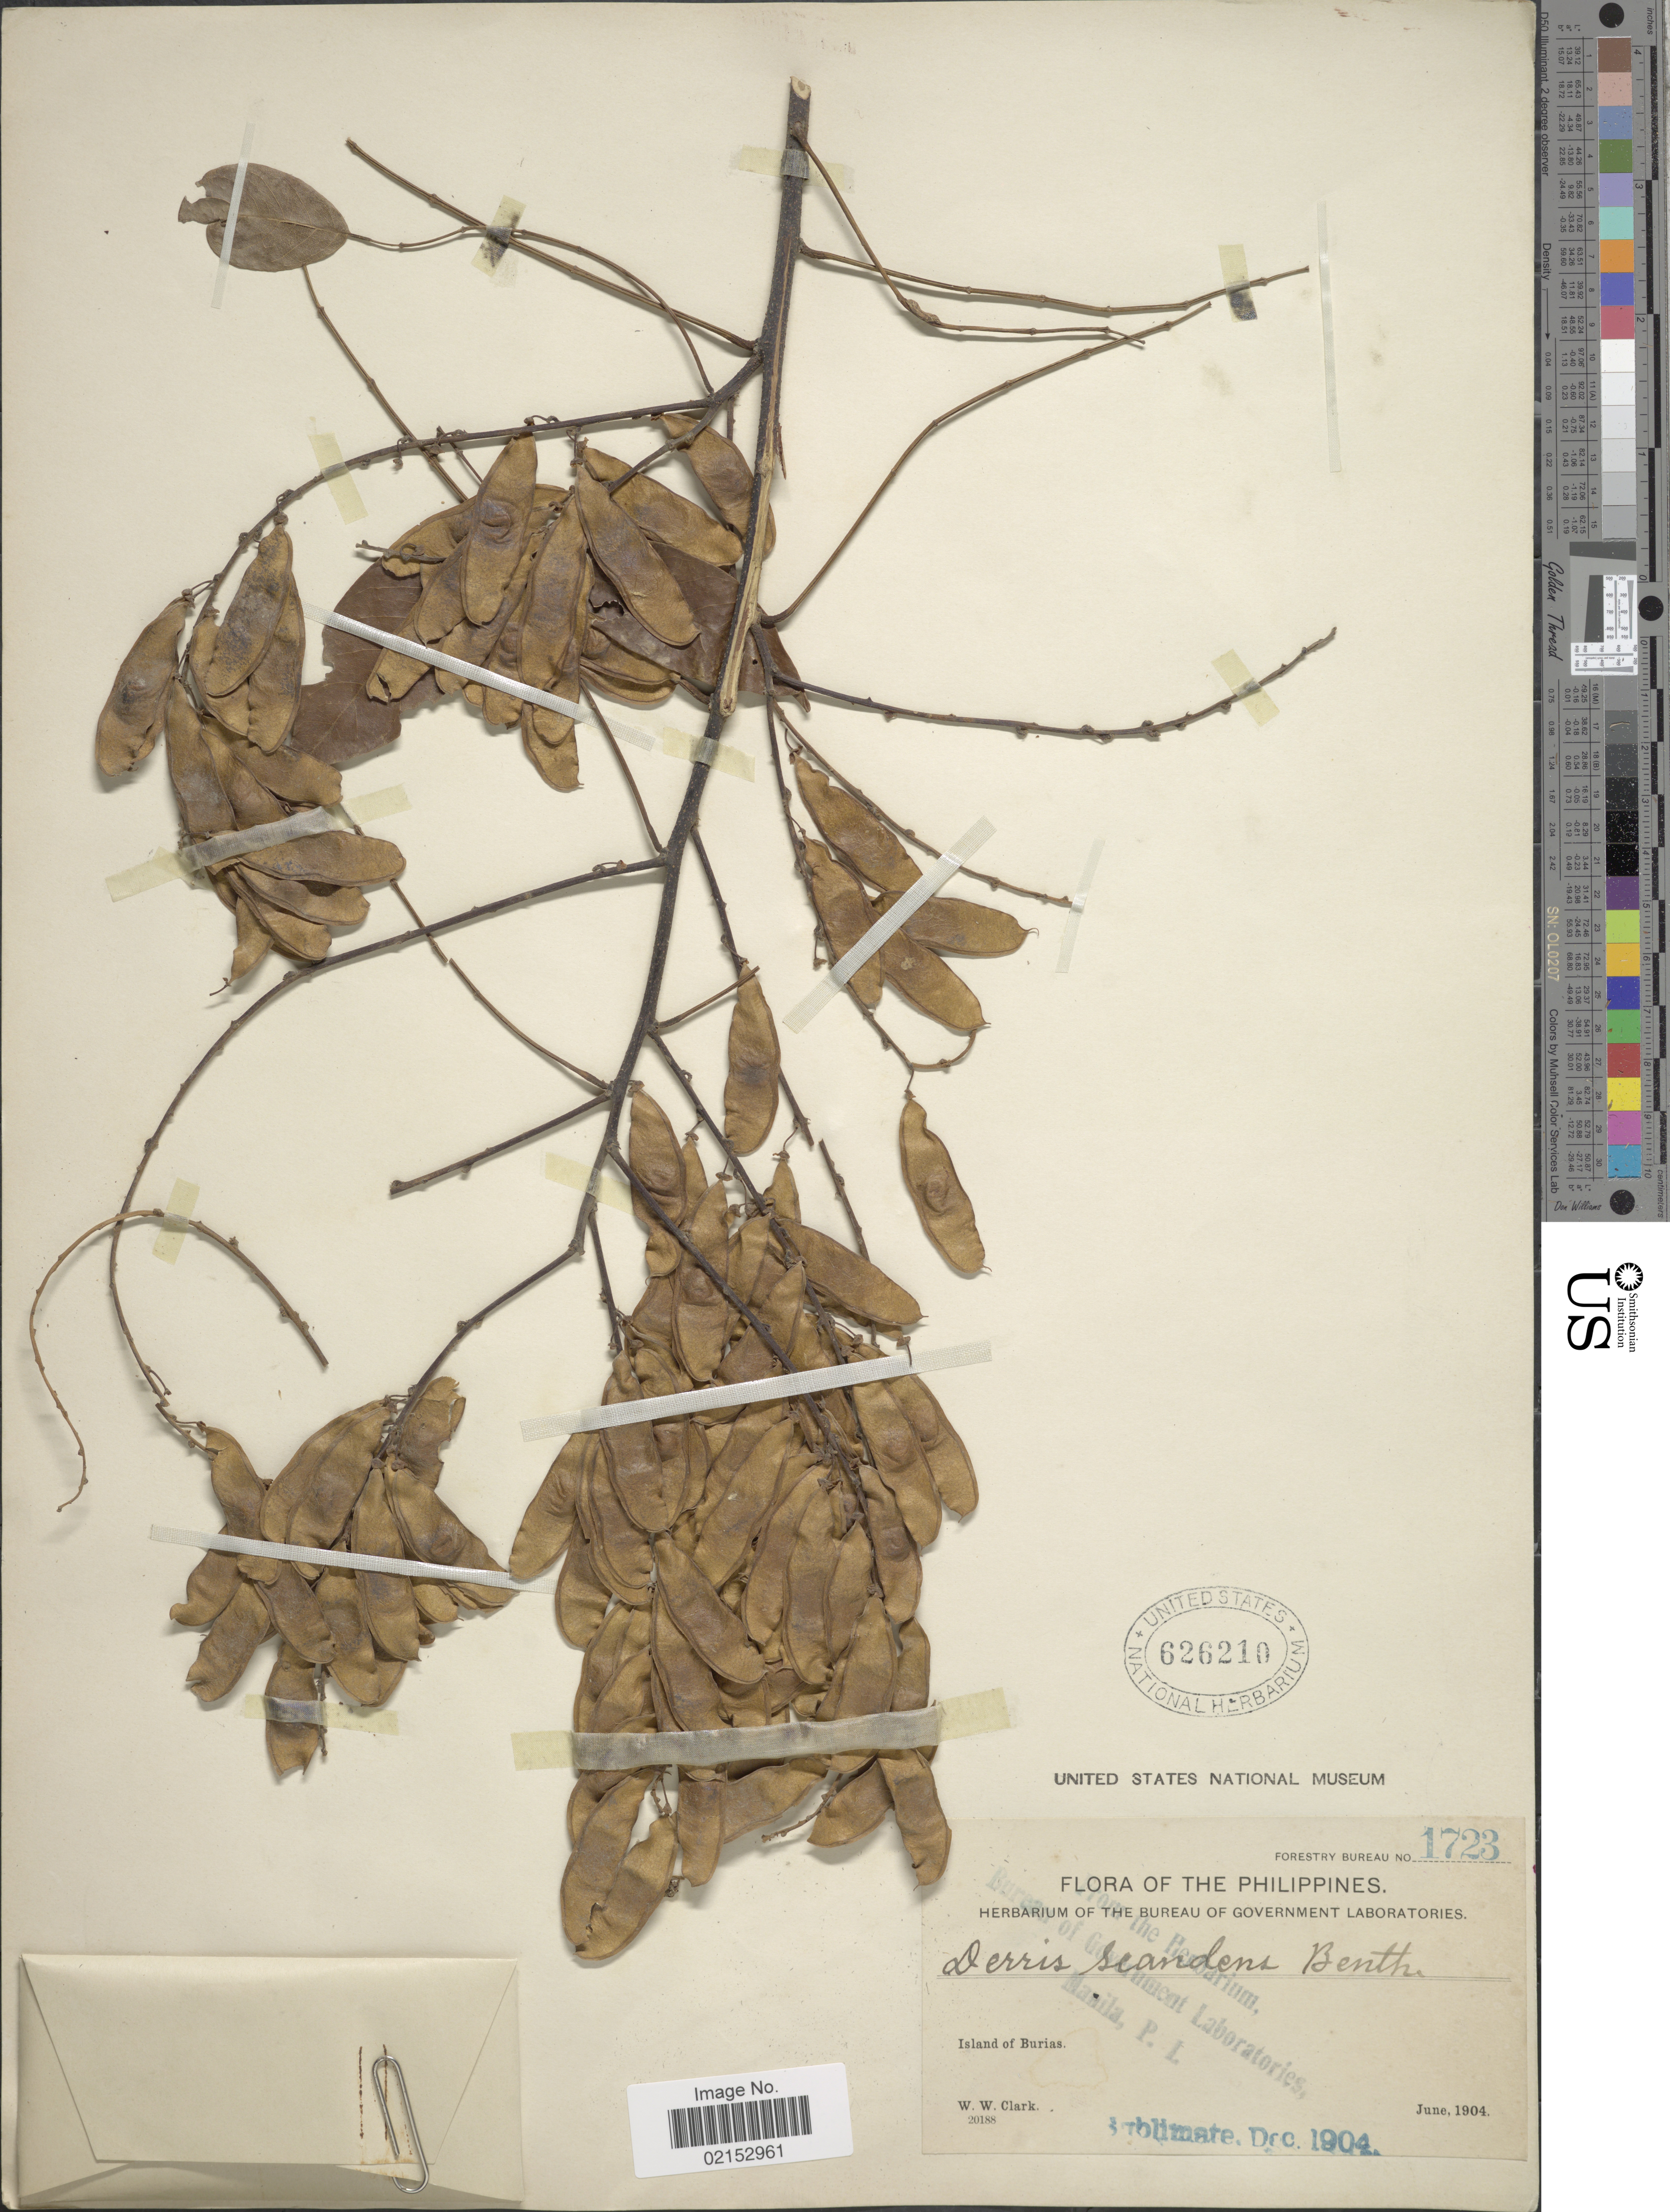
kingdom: Plantae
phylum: Tracheophyta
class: Magnoliopsida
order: Fabales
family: Fabaceae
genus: Brachypterum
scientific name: Brachypterum scandens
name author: (Roxb.) Miq.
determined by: Strong, Mark T., (BOT), Smithsonian Institution - National Museum of Natural History (UNITED STATES)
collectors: W. W. Clark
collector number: Forestry Bureau 1723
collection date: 1904-06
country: Philippines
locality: Island of Burias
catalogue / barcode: US 626210